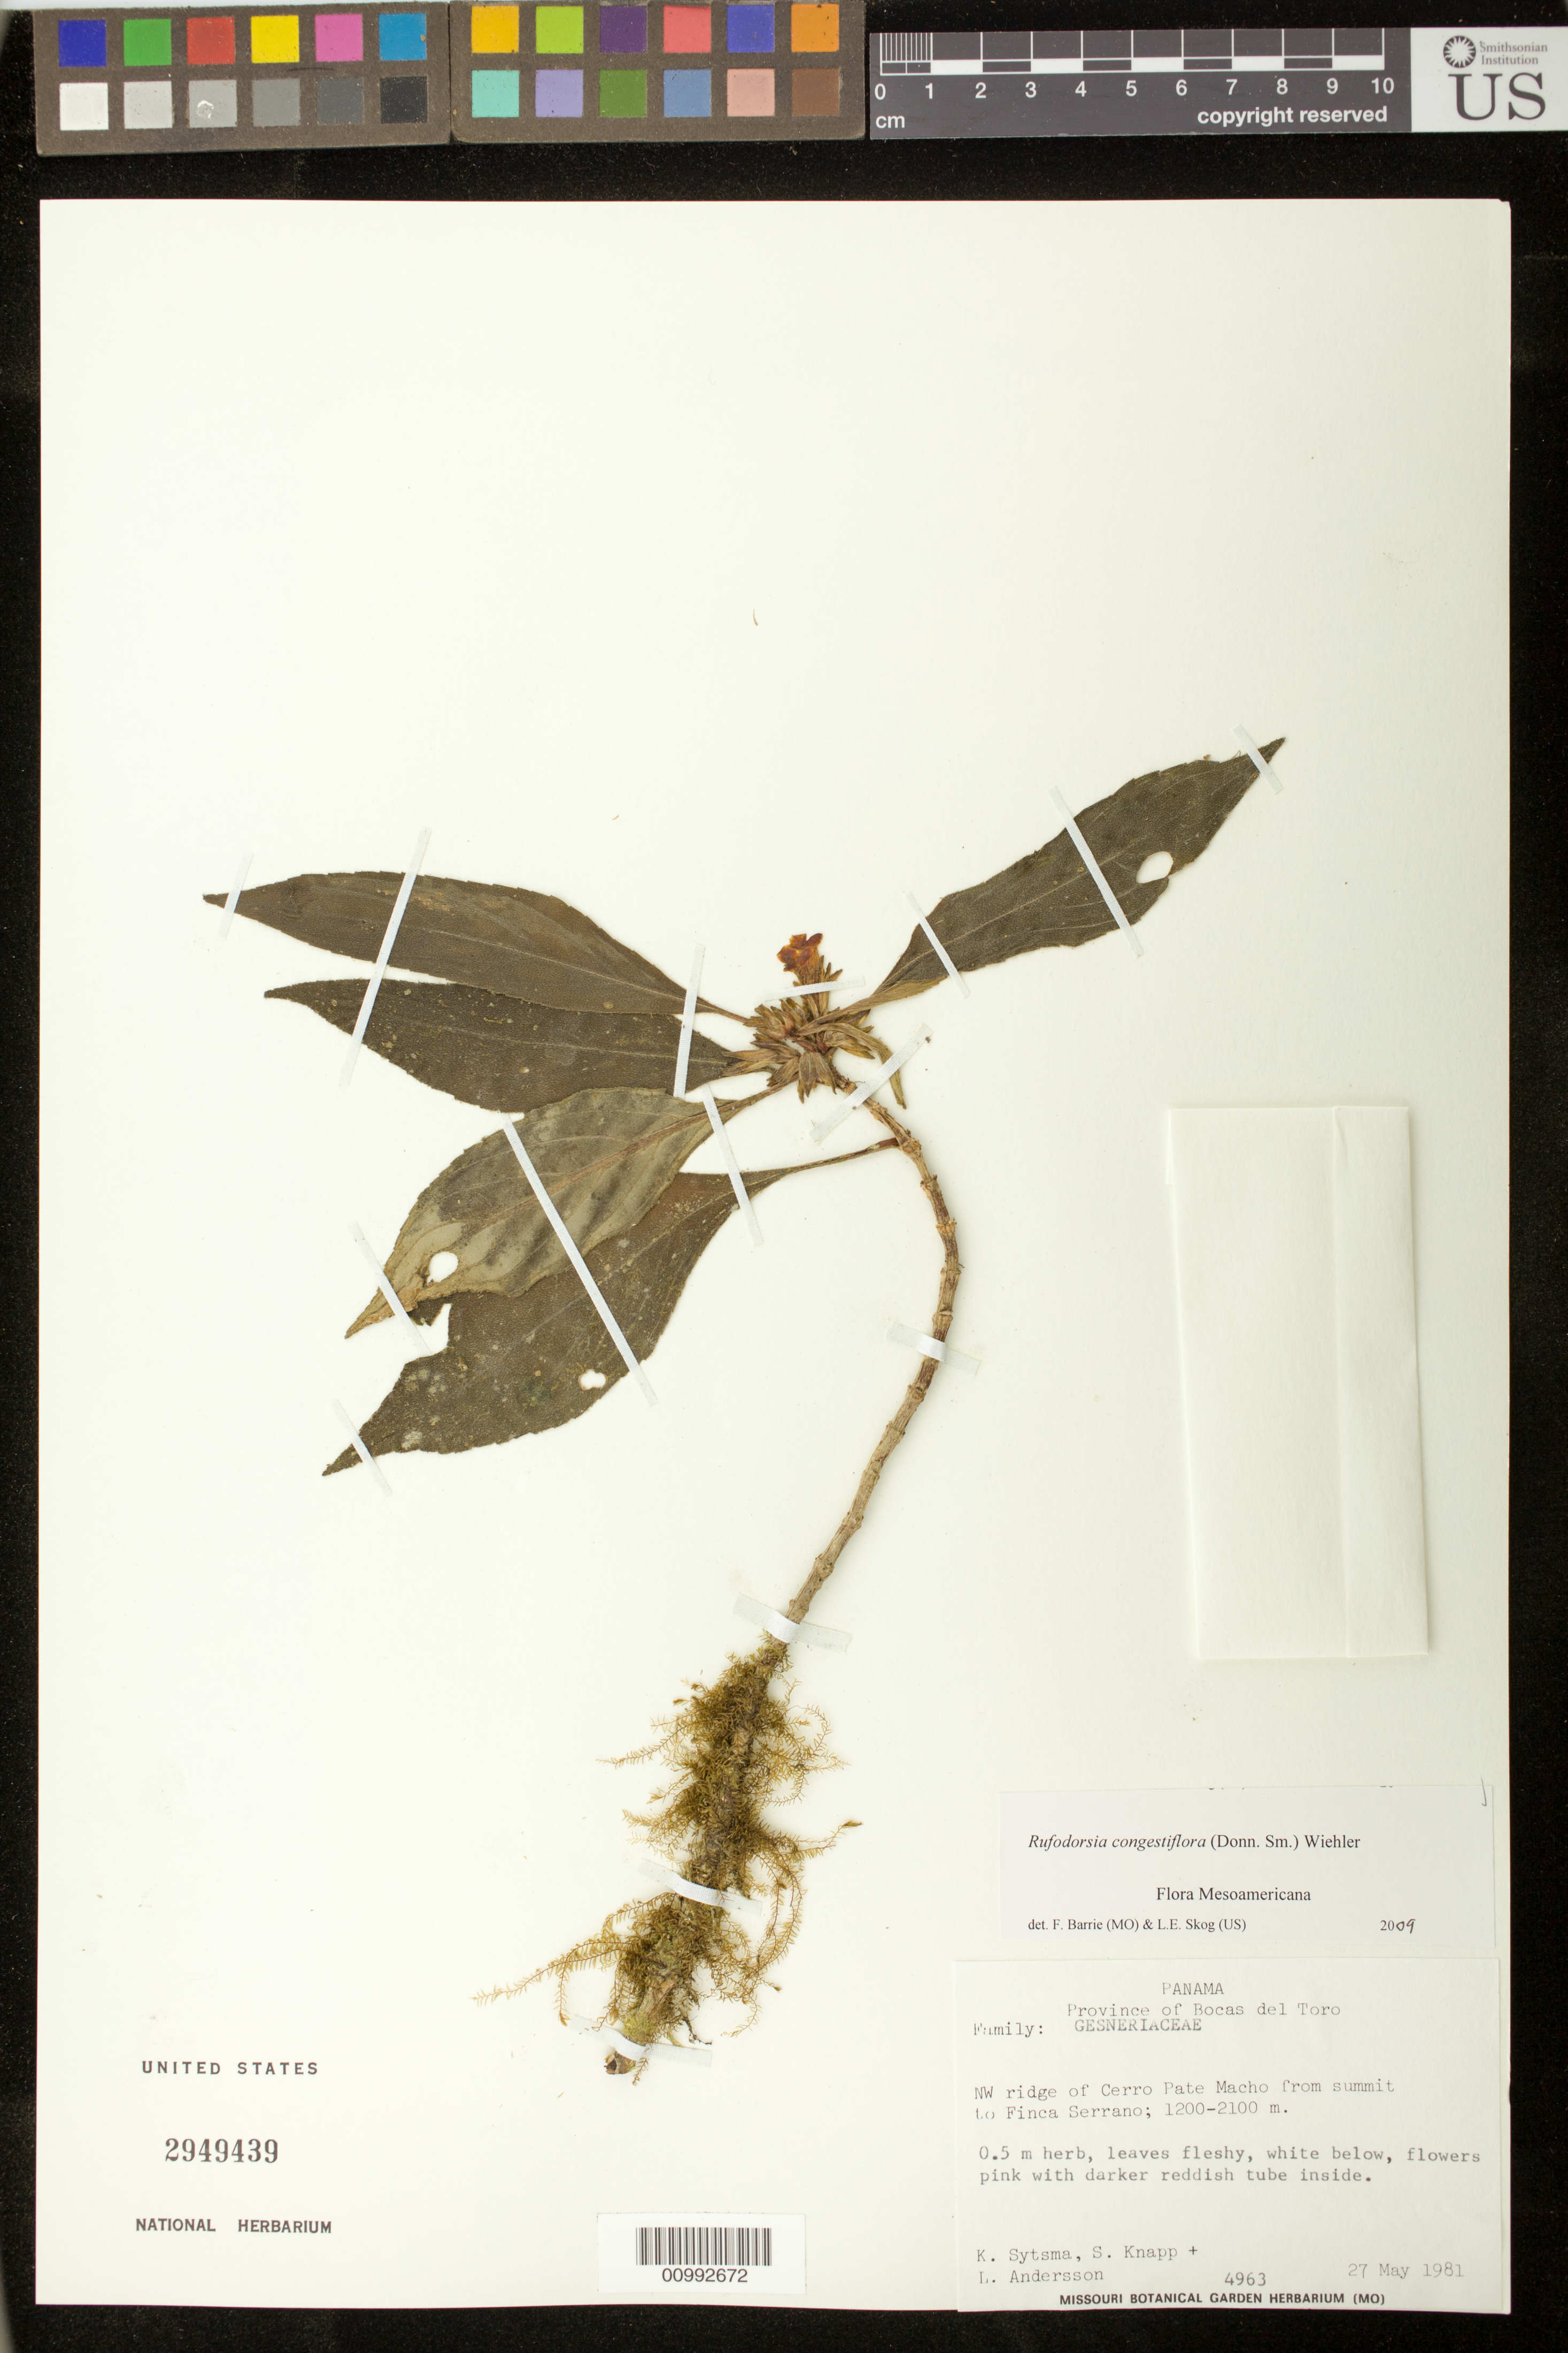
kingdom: Plantae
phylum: Tracheophyta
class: Magnoliopsida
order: Lamiales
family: Gesneriaceae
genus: Rufodorsia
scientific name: Rufodorsia congestiflora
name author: (Donn. Sm.) Wiehler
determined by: Barrie, F. R.; Skog, Laurence E.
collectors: K. J. Sytsma, S. Knapp & L. Andersson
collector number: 4963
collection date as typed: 27 May 1981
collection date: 1981-05-27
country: Panama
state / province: Chiriquí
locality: NW ridge of Cerro Pate Macho from summit to Finca Serrano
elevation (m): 1200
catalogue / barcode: US 2949439